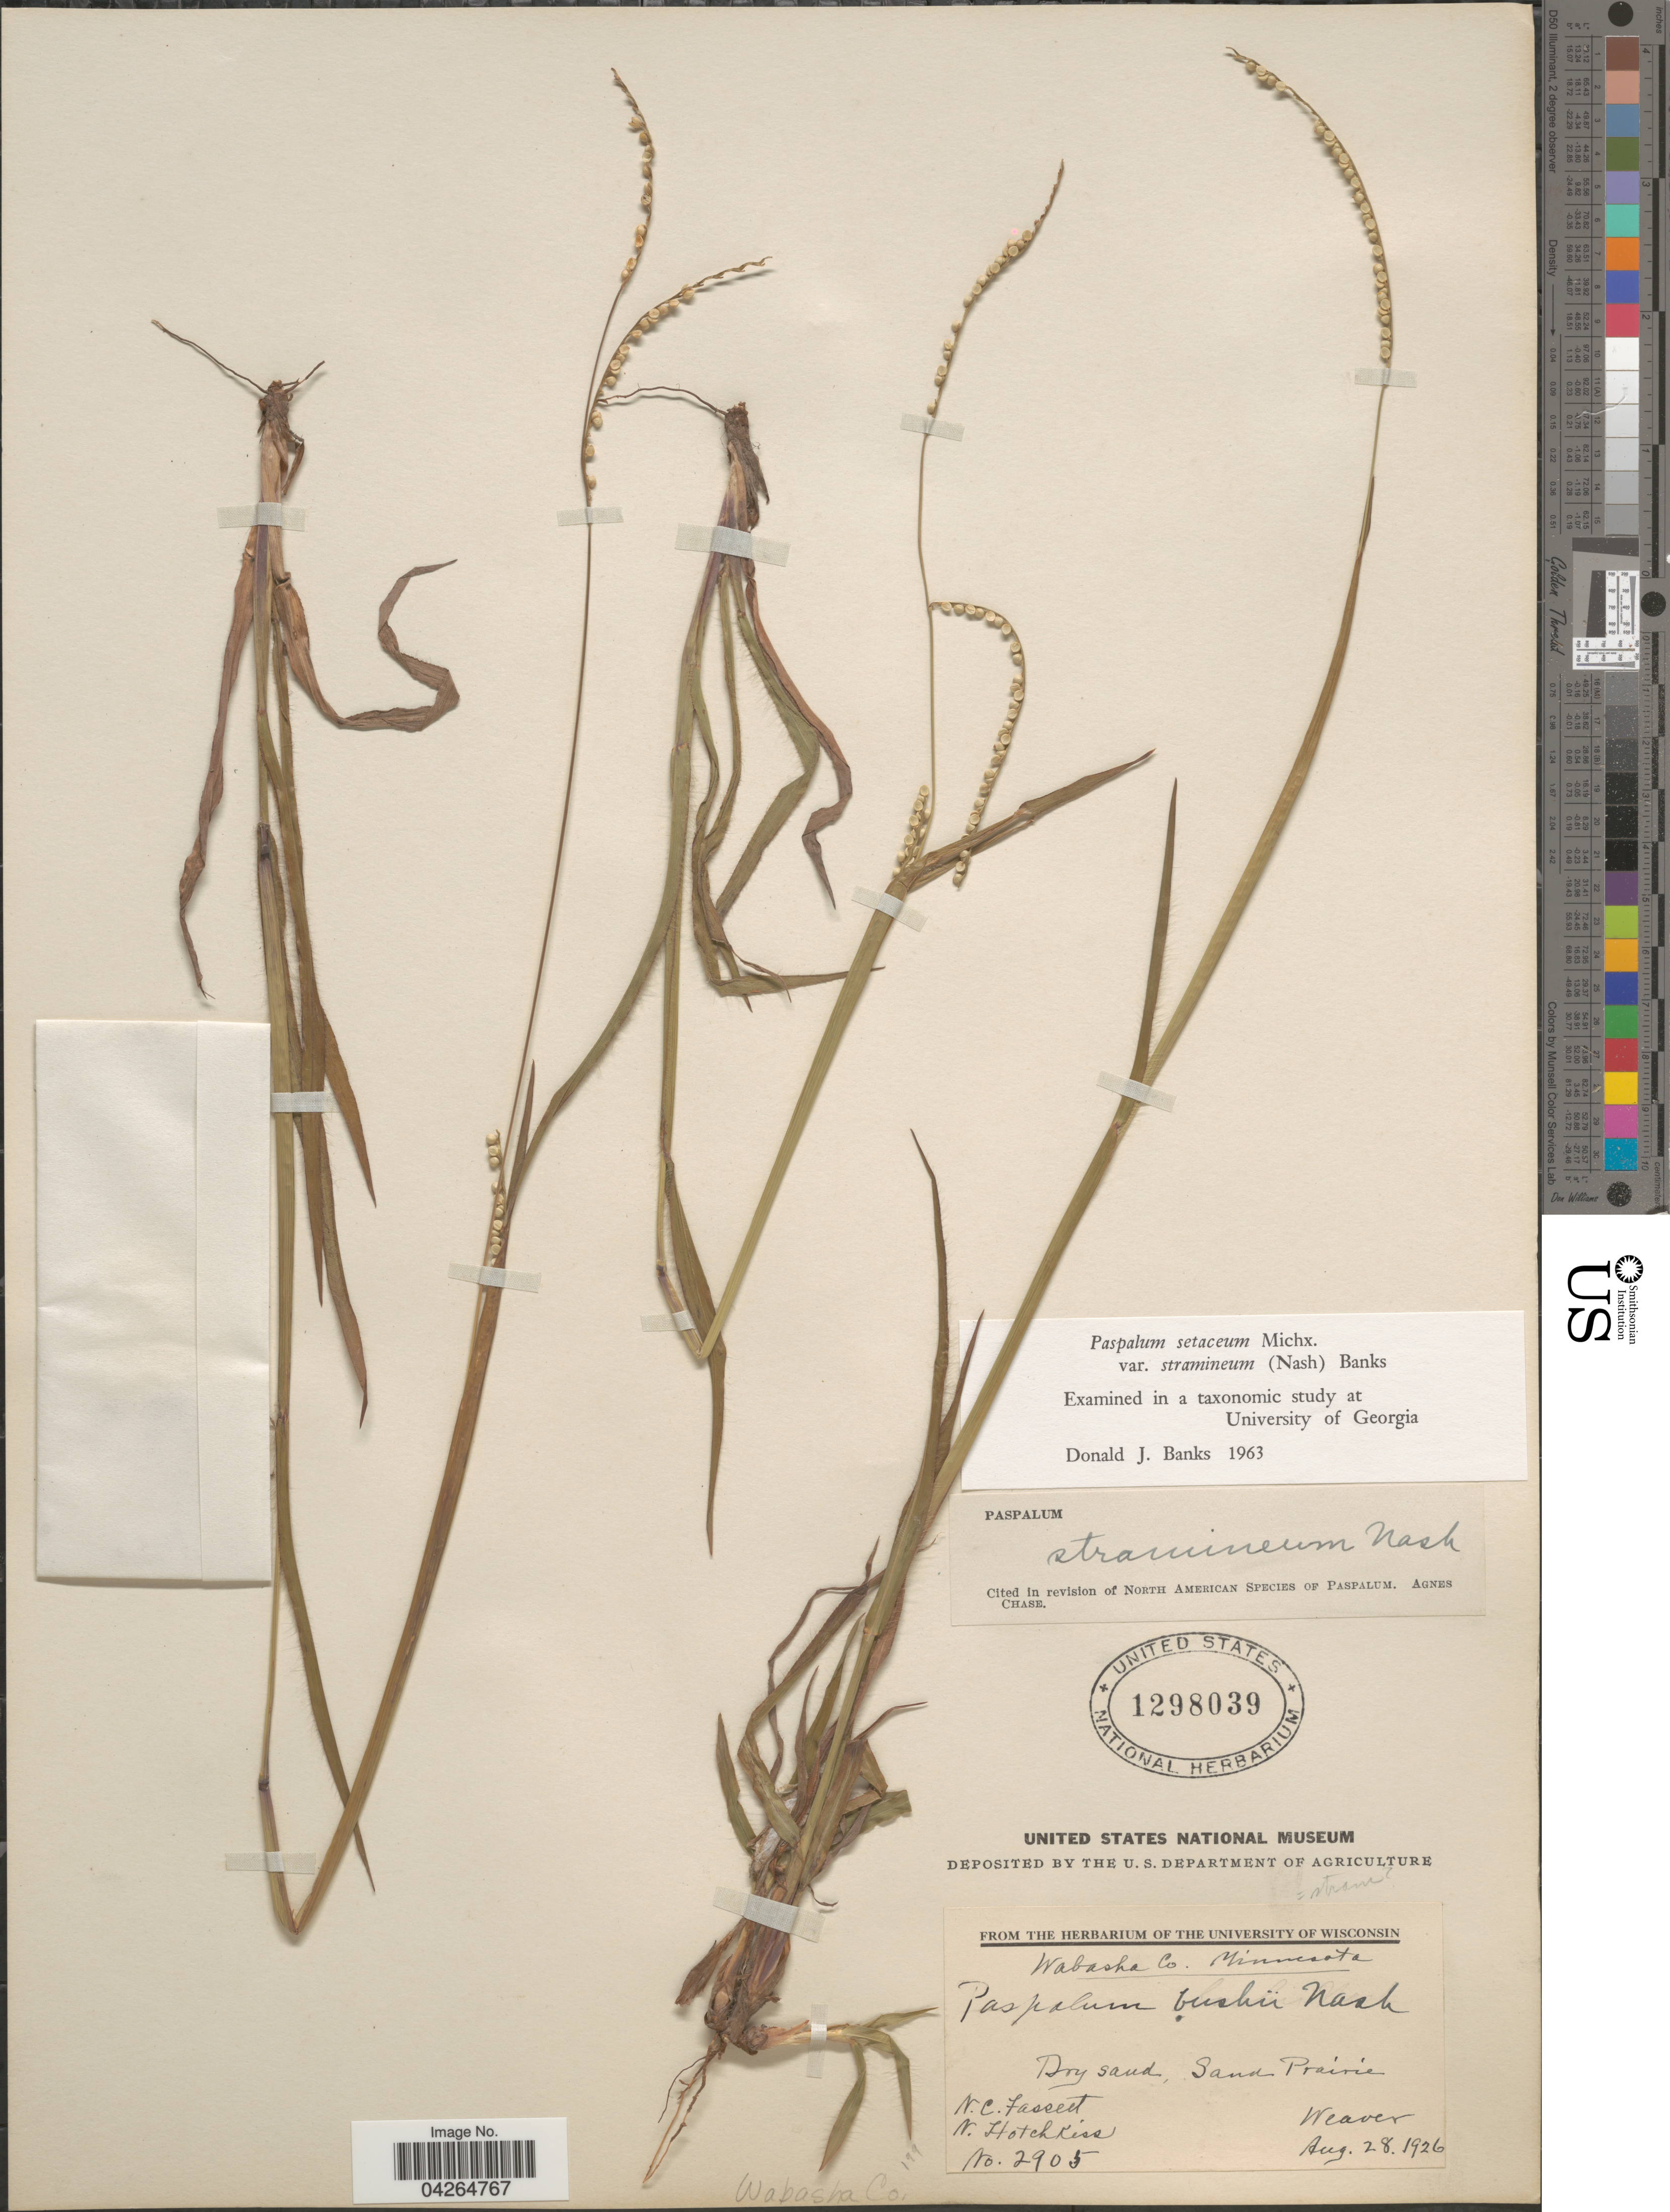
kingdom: Plantae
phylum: Tracheophyta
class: Liliopsida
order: Poales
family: Poaceae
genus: Paspalum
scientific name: Paspalum setaceum var. stramineum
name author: (Nash) D.J. Banks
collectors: N. C. Fassett & N. Hotchkiss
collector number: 2905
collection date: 1926-08-28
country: United States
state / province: Minnesota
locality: Wabasha Co. Weaver.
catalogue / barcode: US 1298039